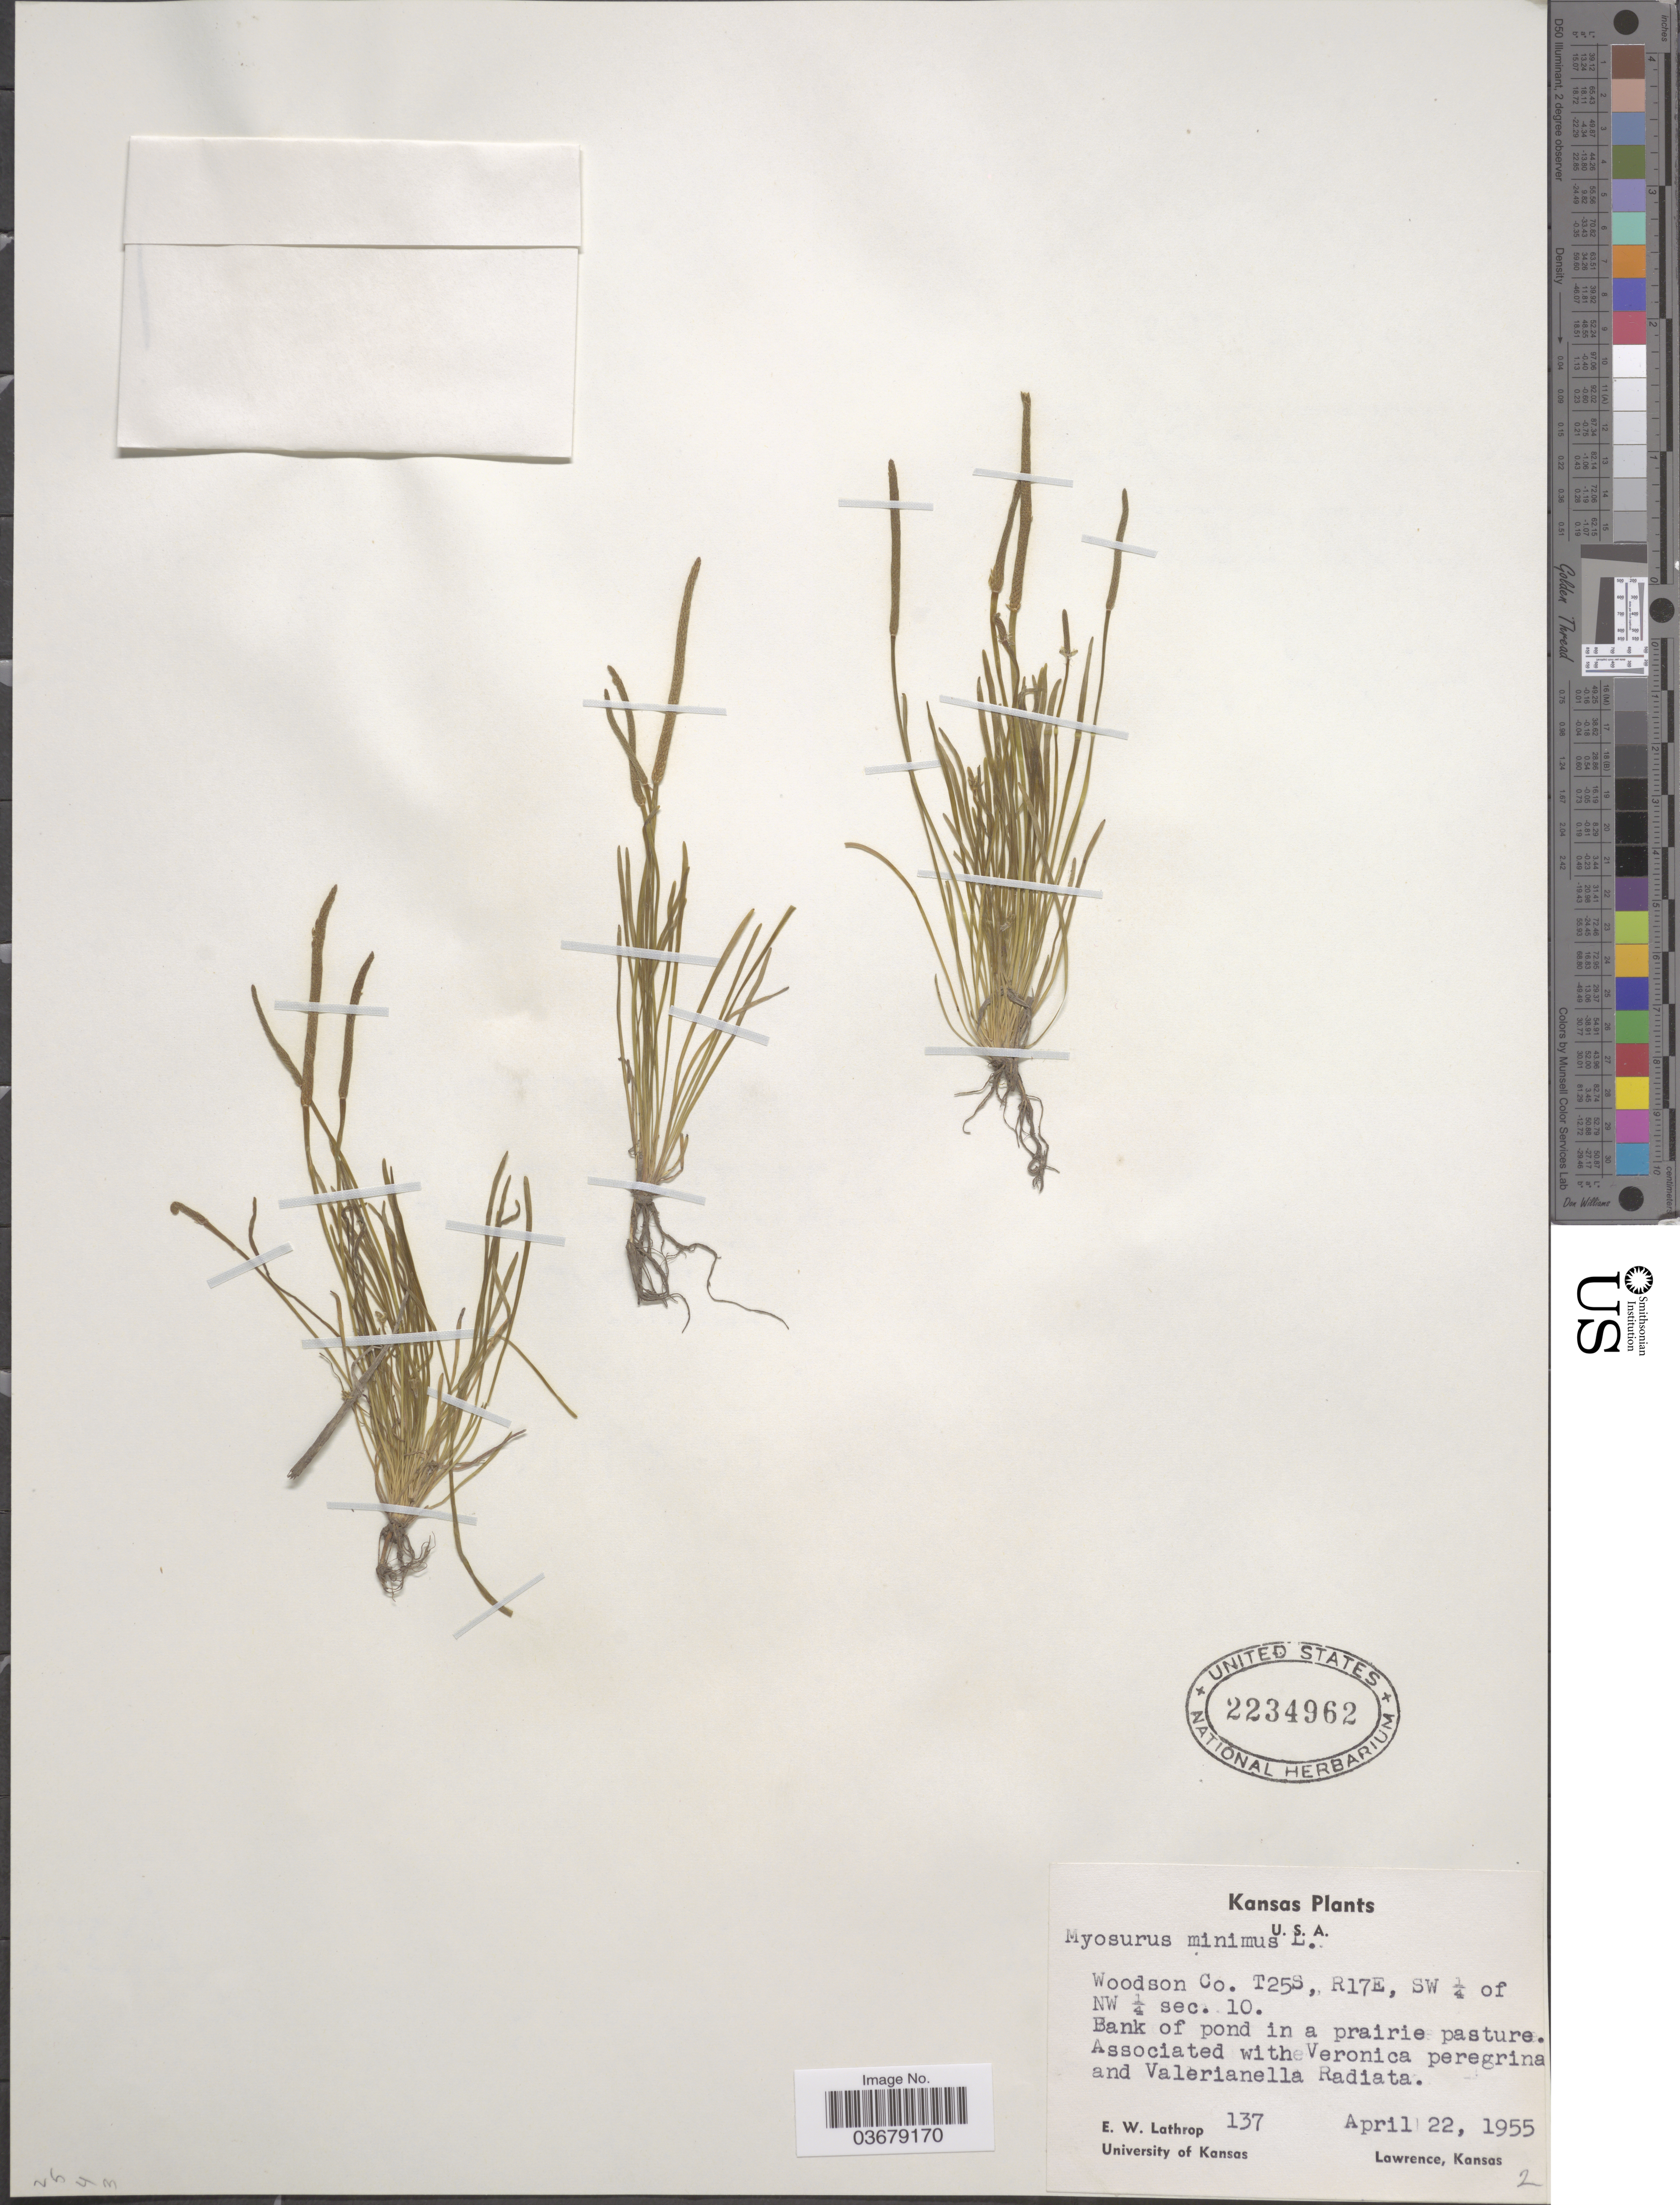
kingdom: Plantae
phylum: Tracheophyta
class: Magnoliopsida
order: Ranunculales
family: Ranunculaceae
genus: Myosurus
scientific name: Myosurus minimus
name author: L.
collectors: E. W. Lathrop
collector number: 137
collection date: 1955-04-22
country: United States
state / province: Kansas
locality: Woodson Co. T25S, R17E, SW ¼ of NW ¼ sec. 10.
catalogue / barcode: US 2234962